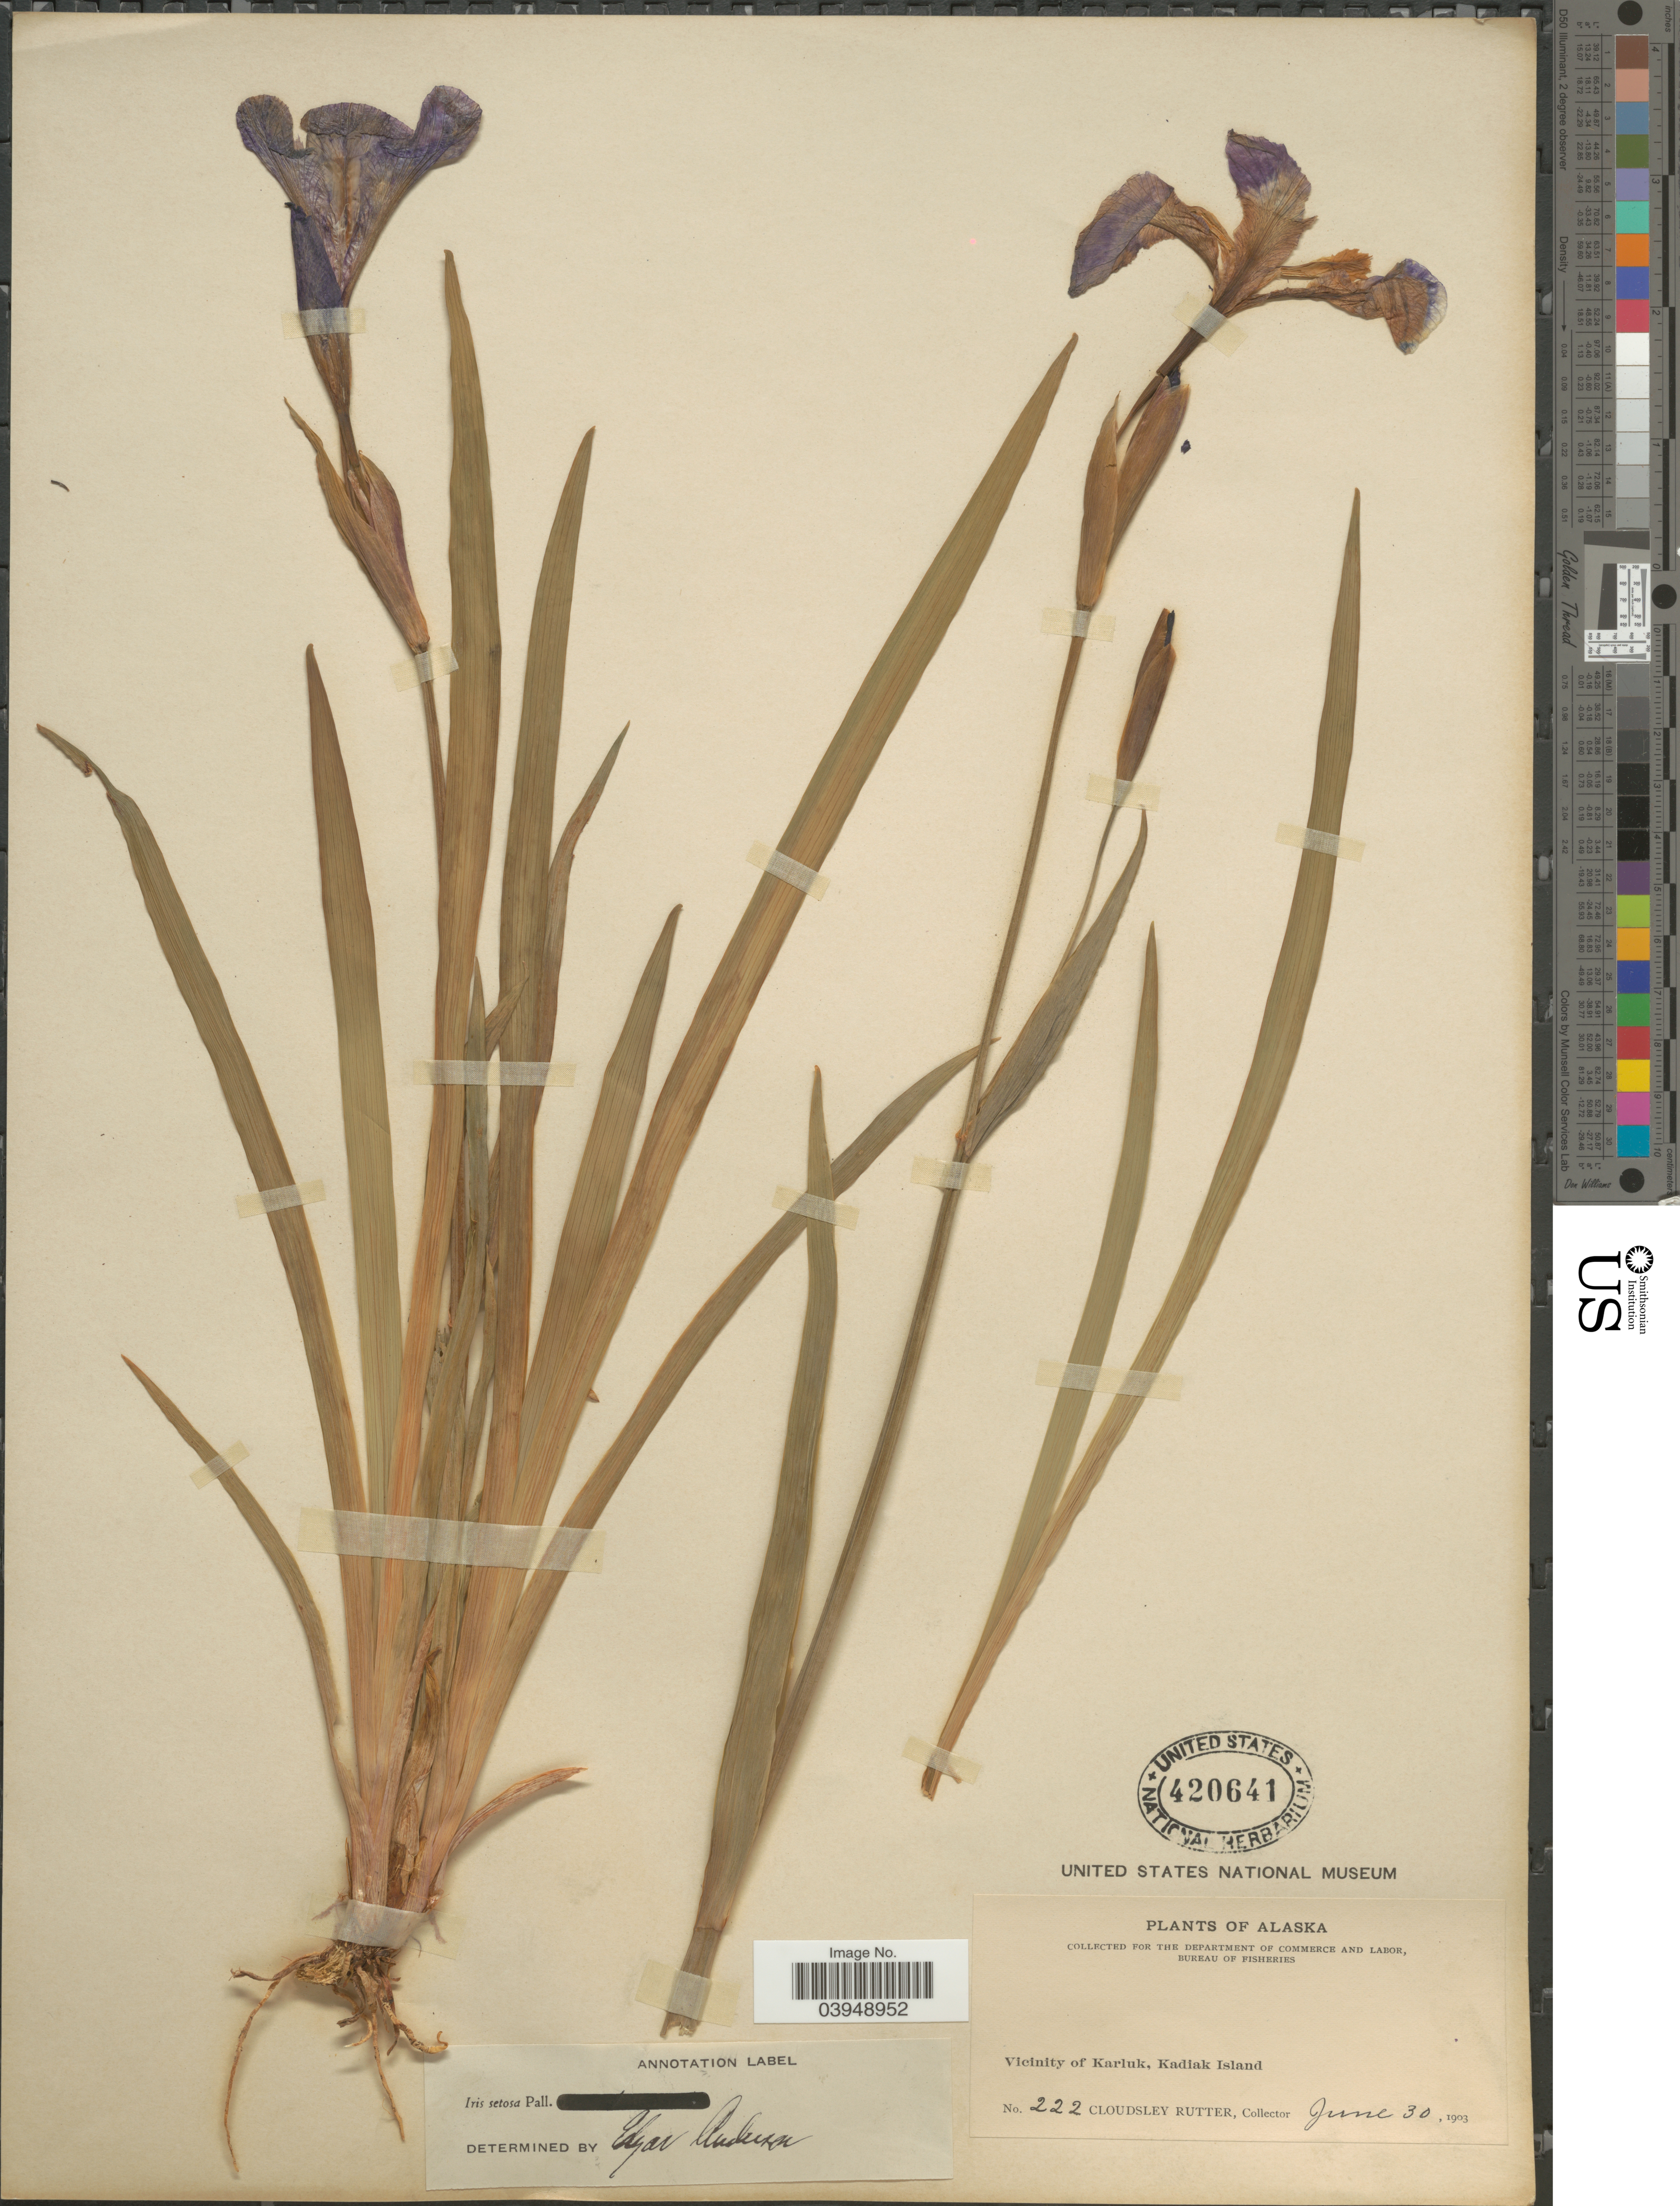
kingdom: Plantae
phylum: Tracheophyta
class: Liliopsida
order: Asparagales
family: Iridaceae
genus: Iris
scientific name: Iris setosa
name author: Pall. ex Link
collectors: C. Rutter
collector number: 222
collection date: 1903-06-30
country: United States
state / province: Alaska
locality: Vicinity of Karluk, Kadiak Island.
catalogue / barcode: US 420641